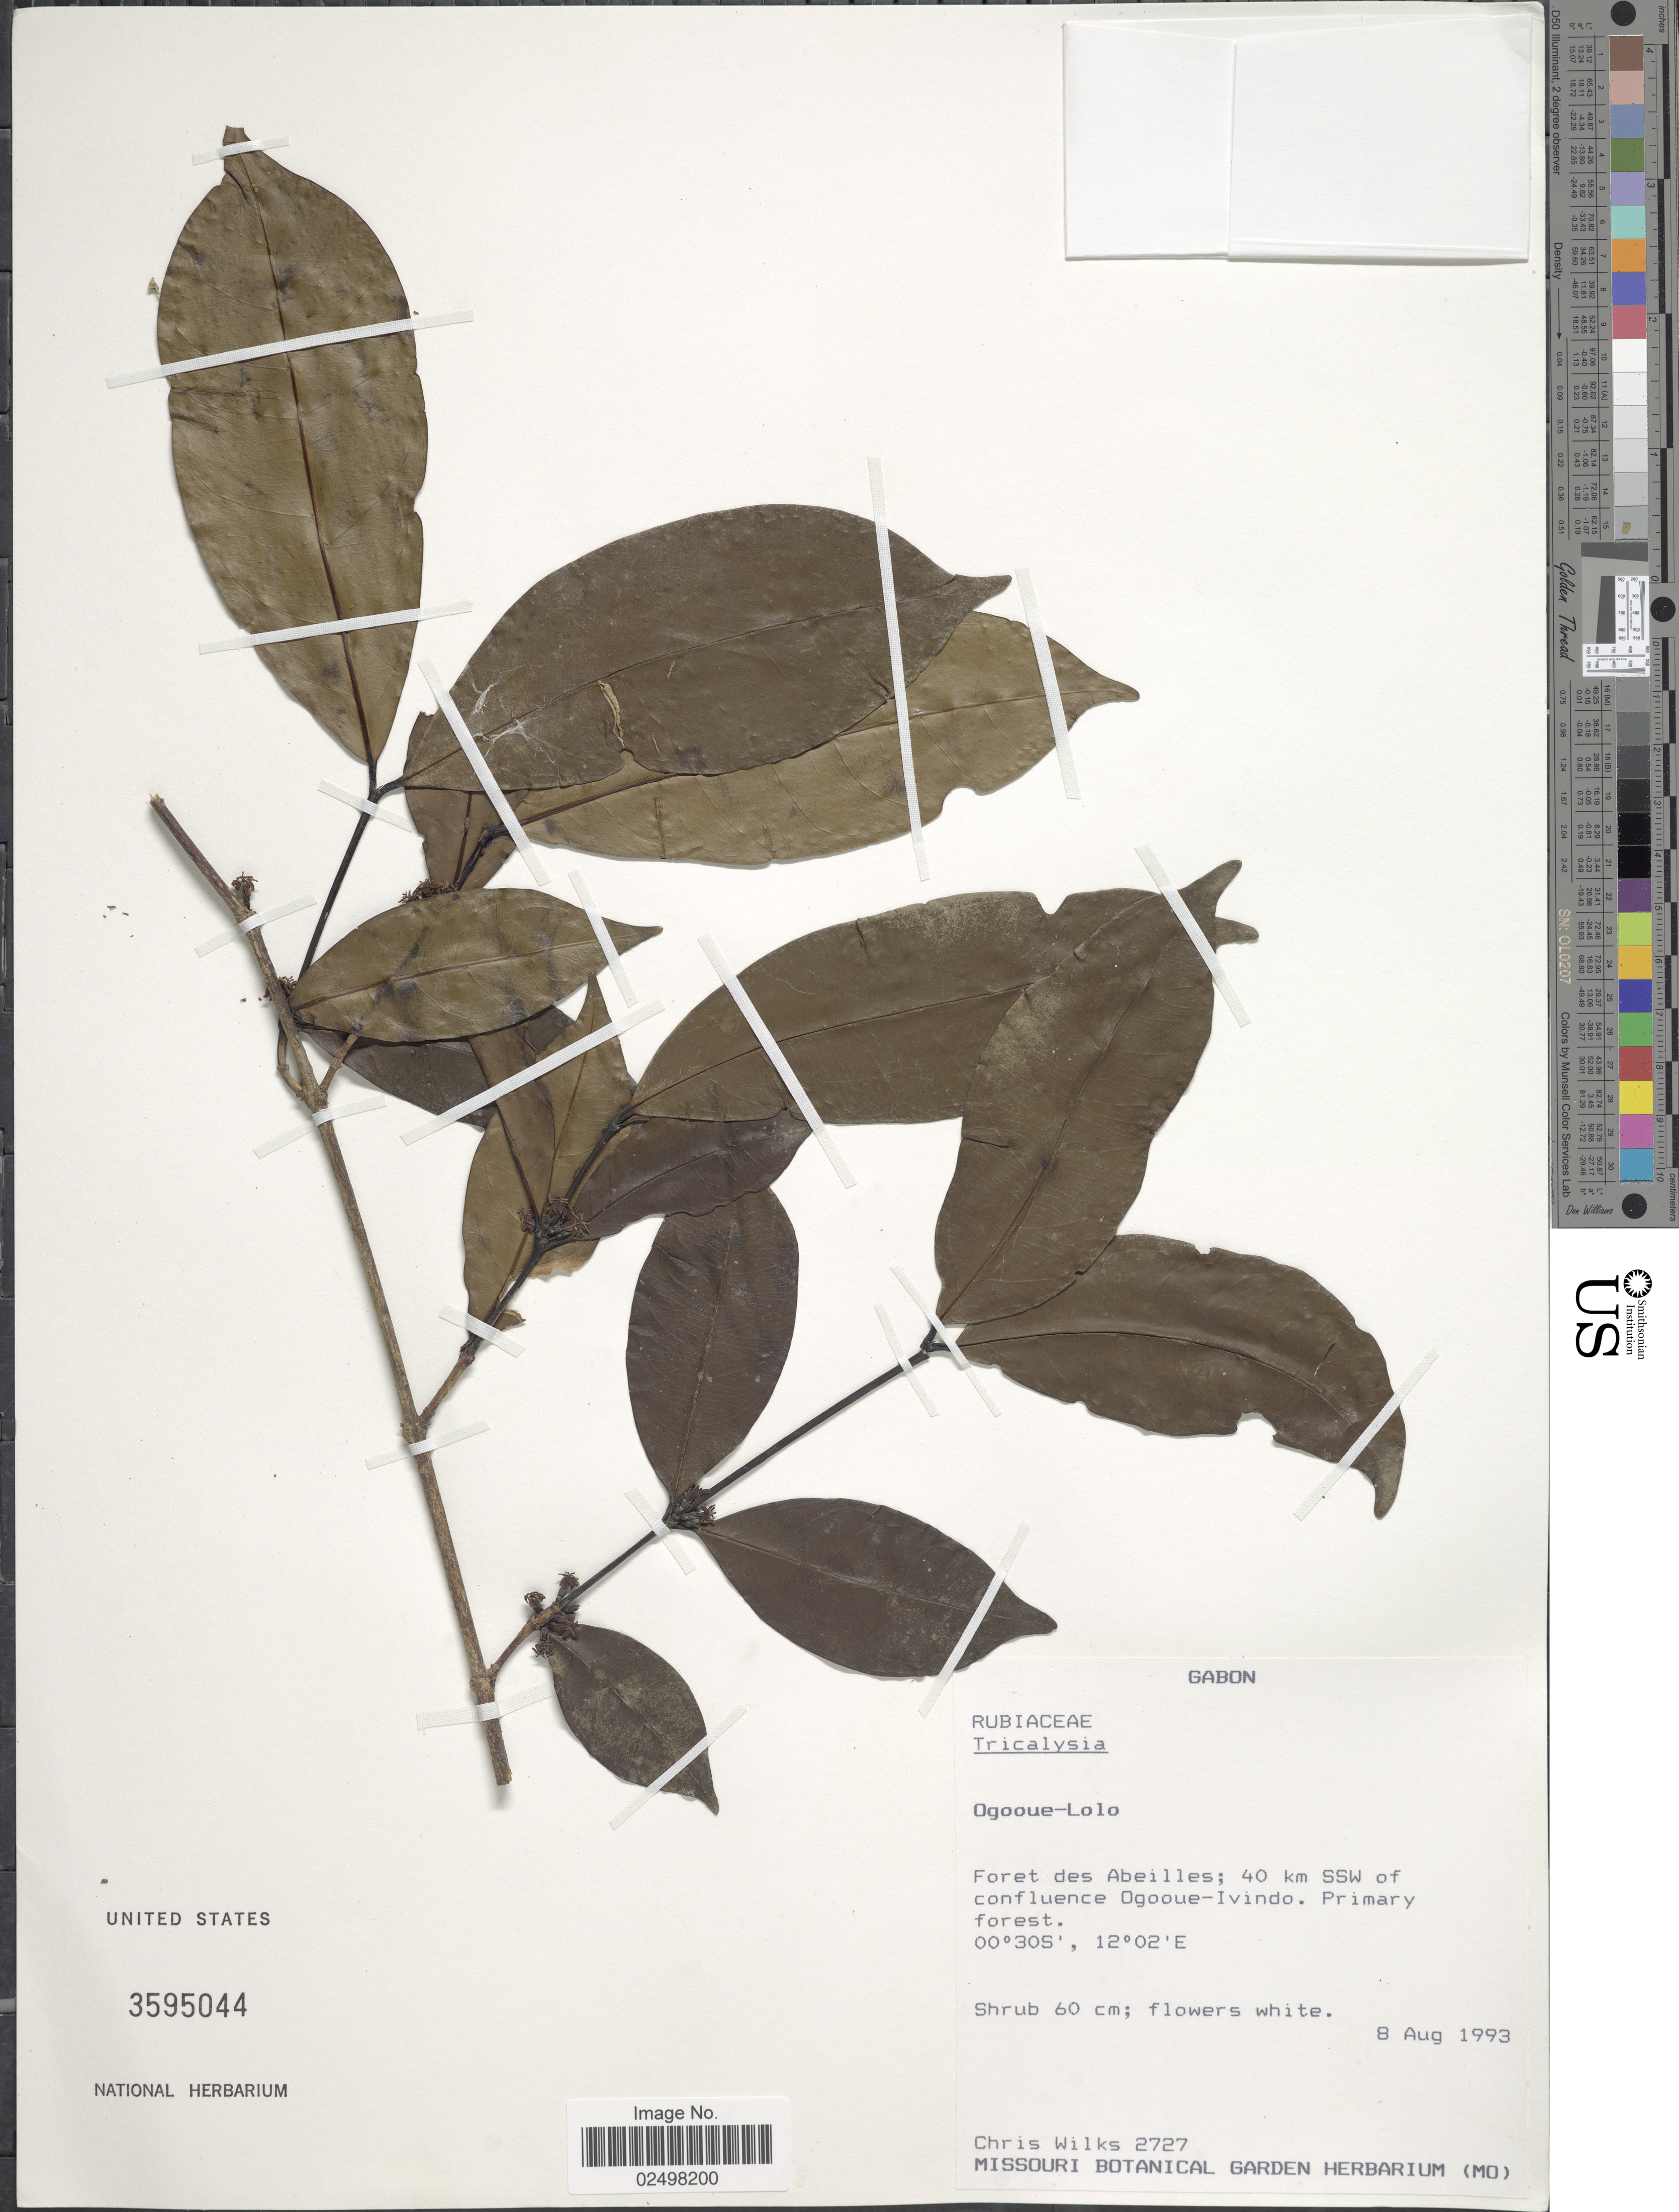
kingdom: Plantae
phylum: Tracheophyta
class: Magnoliopsida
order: Gentianales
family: Rubiaceae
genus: Tricalysia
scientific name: Tricalysia sp.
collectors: C. Wilks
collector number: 2727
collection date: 1993-08-08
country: Gabon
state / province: Ogooue-Lolo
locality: Foret des Abeilles; 40 km SSW of confluence Ogooue-Ivindo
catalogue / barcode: US 3595044